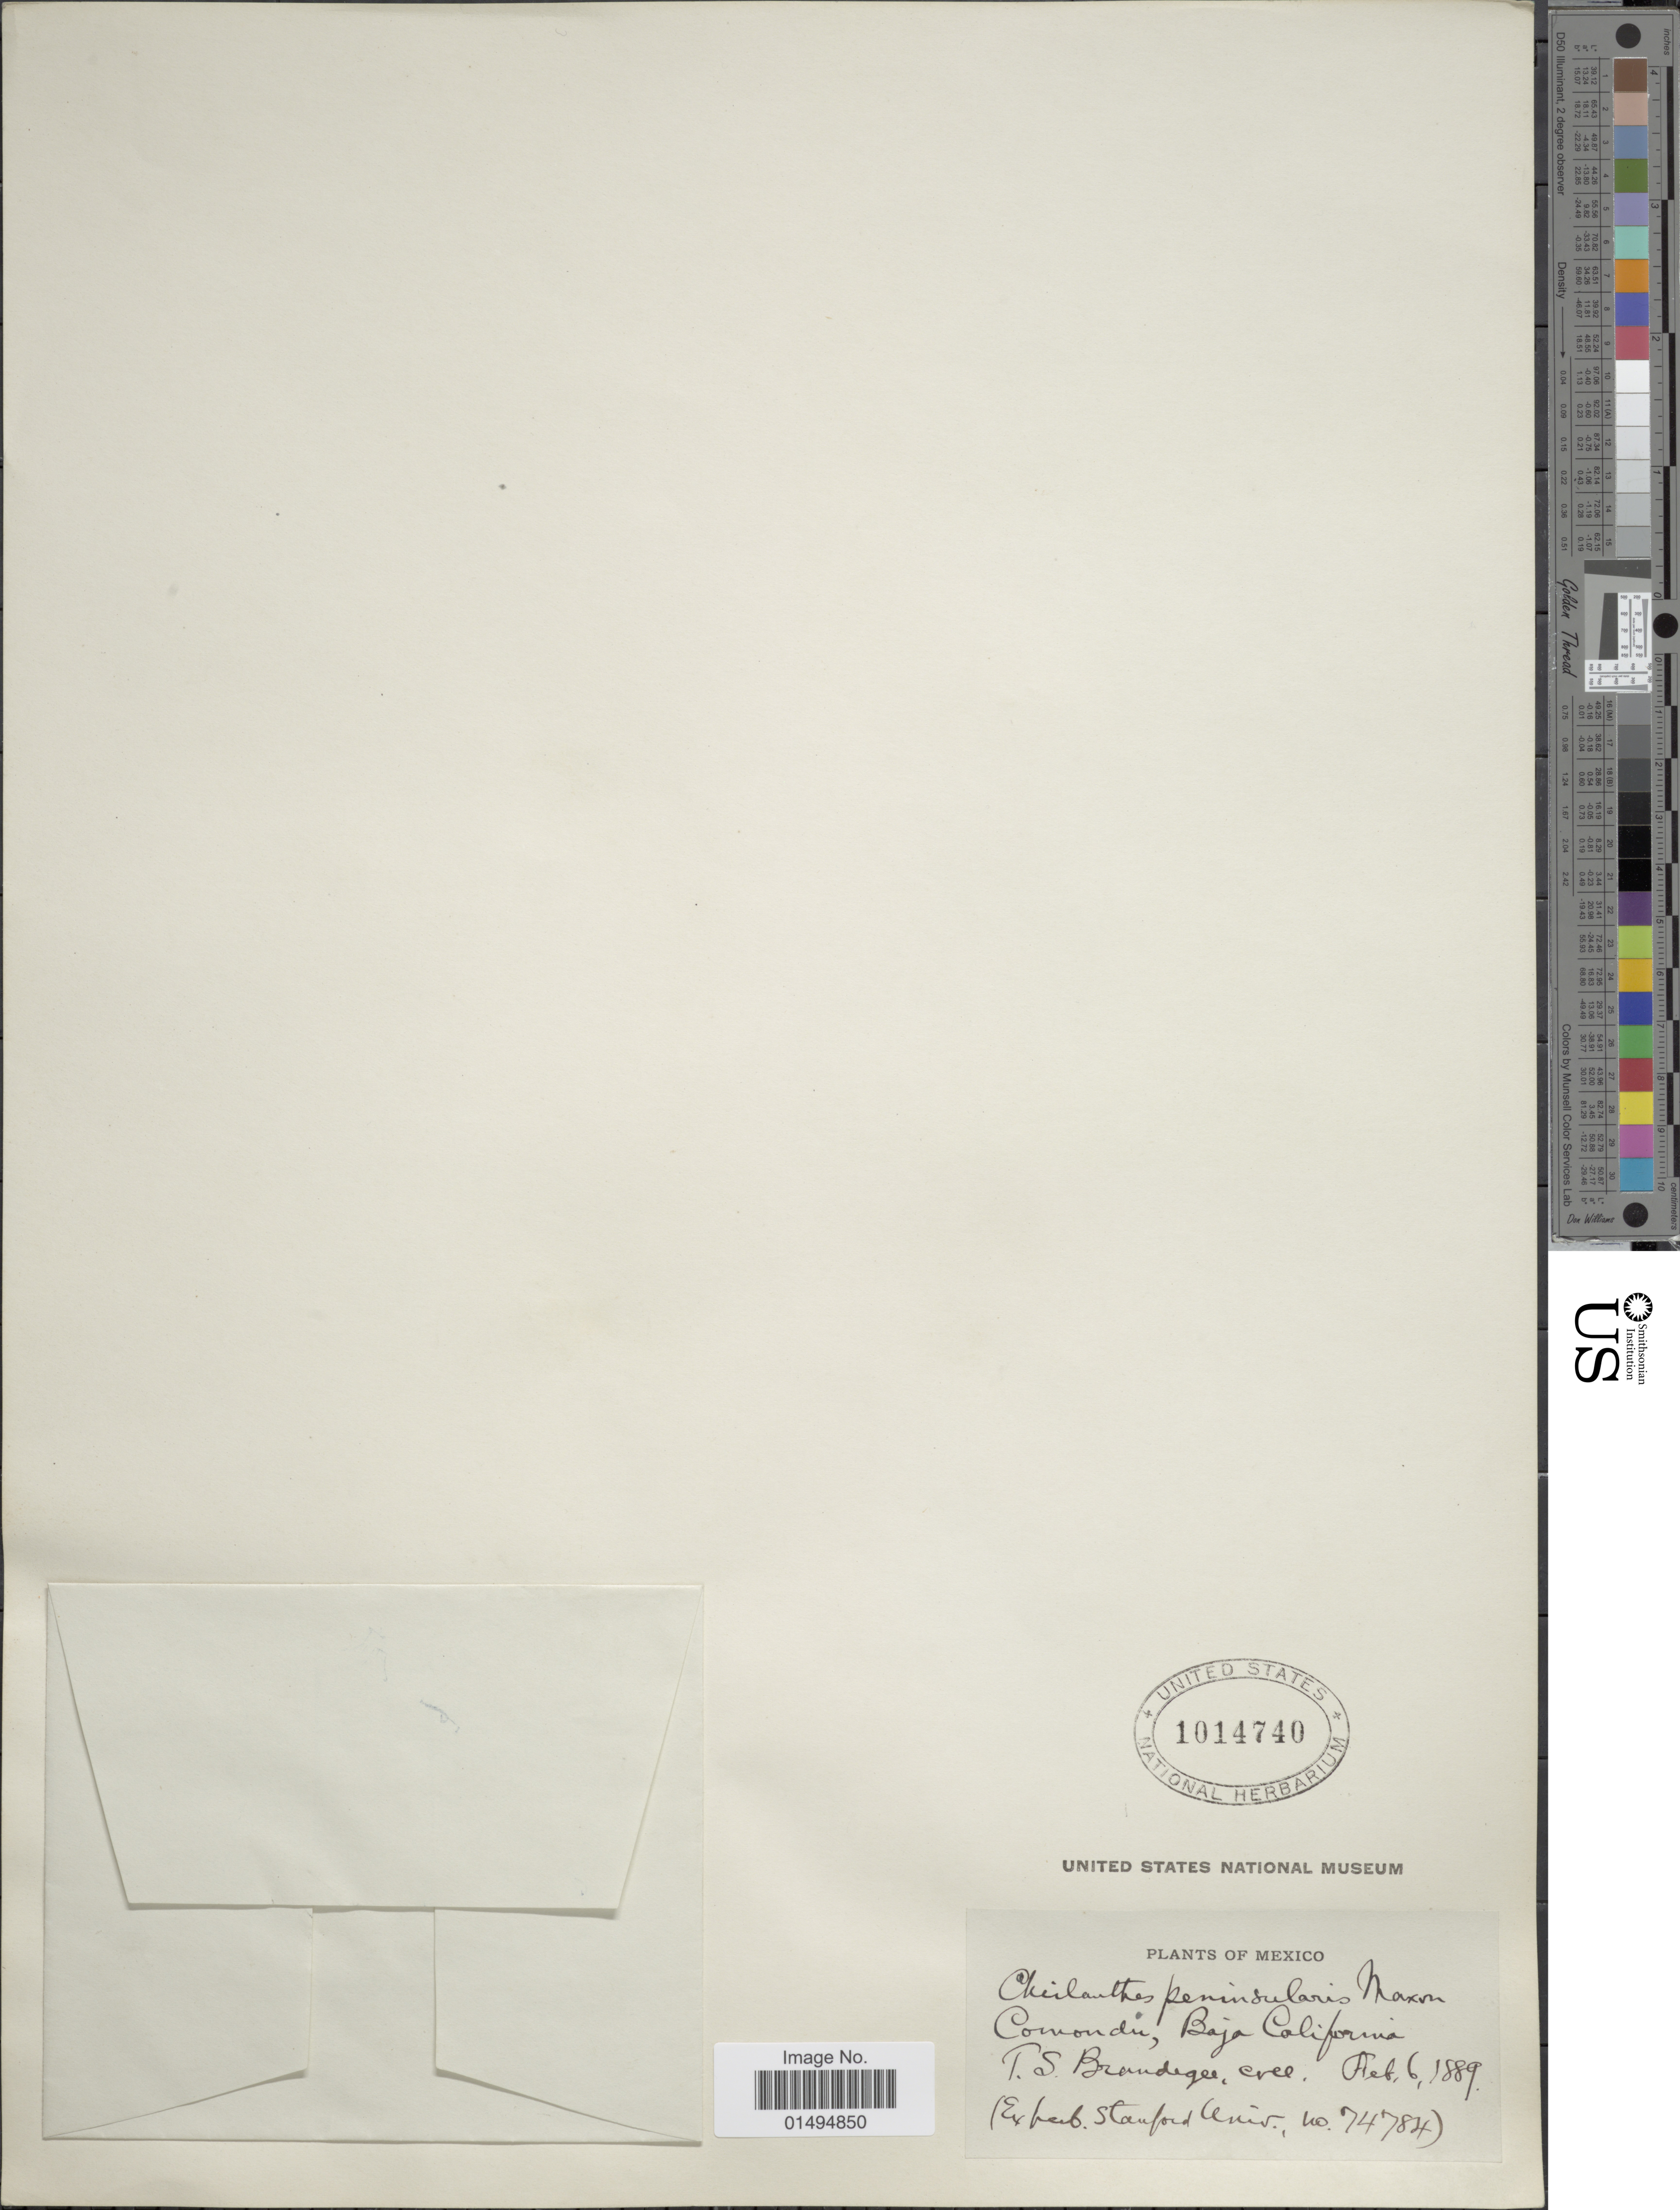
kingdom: Plantae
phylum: Tracheophyta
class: Polypodiopsida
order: Polypodiales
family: Pteridaceae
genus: Myriopteris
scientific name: Myriopteris peninsularis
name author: (Maxon) Grusz & Windham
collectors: T. S. Brandegee (herbarium)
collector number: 74784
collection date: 1889-02-06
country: Mexico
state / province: Baja California Sur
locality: Comondu.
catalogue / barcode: US 1014740